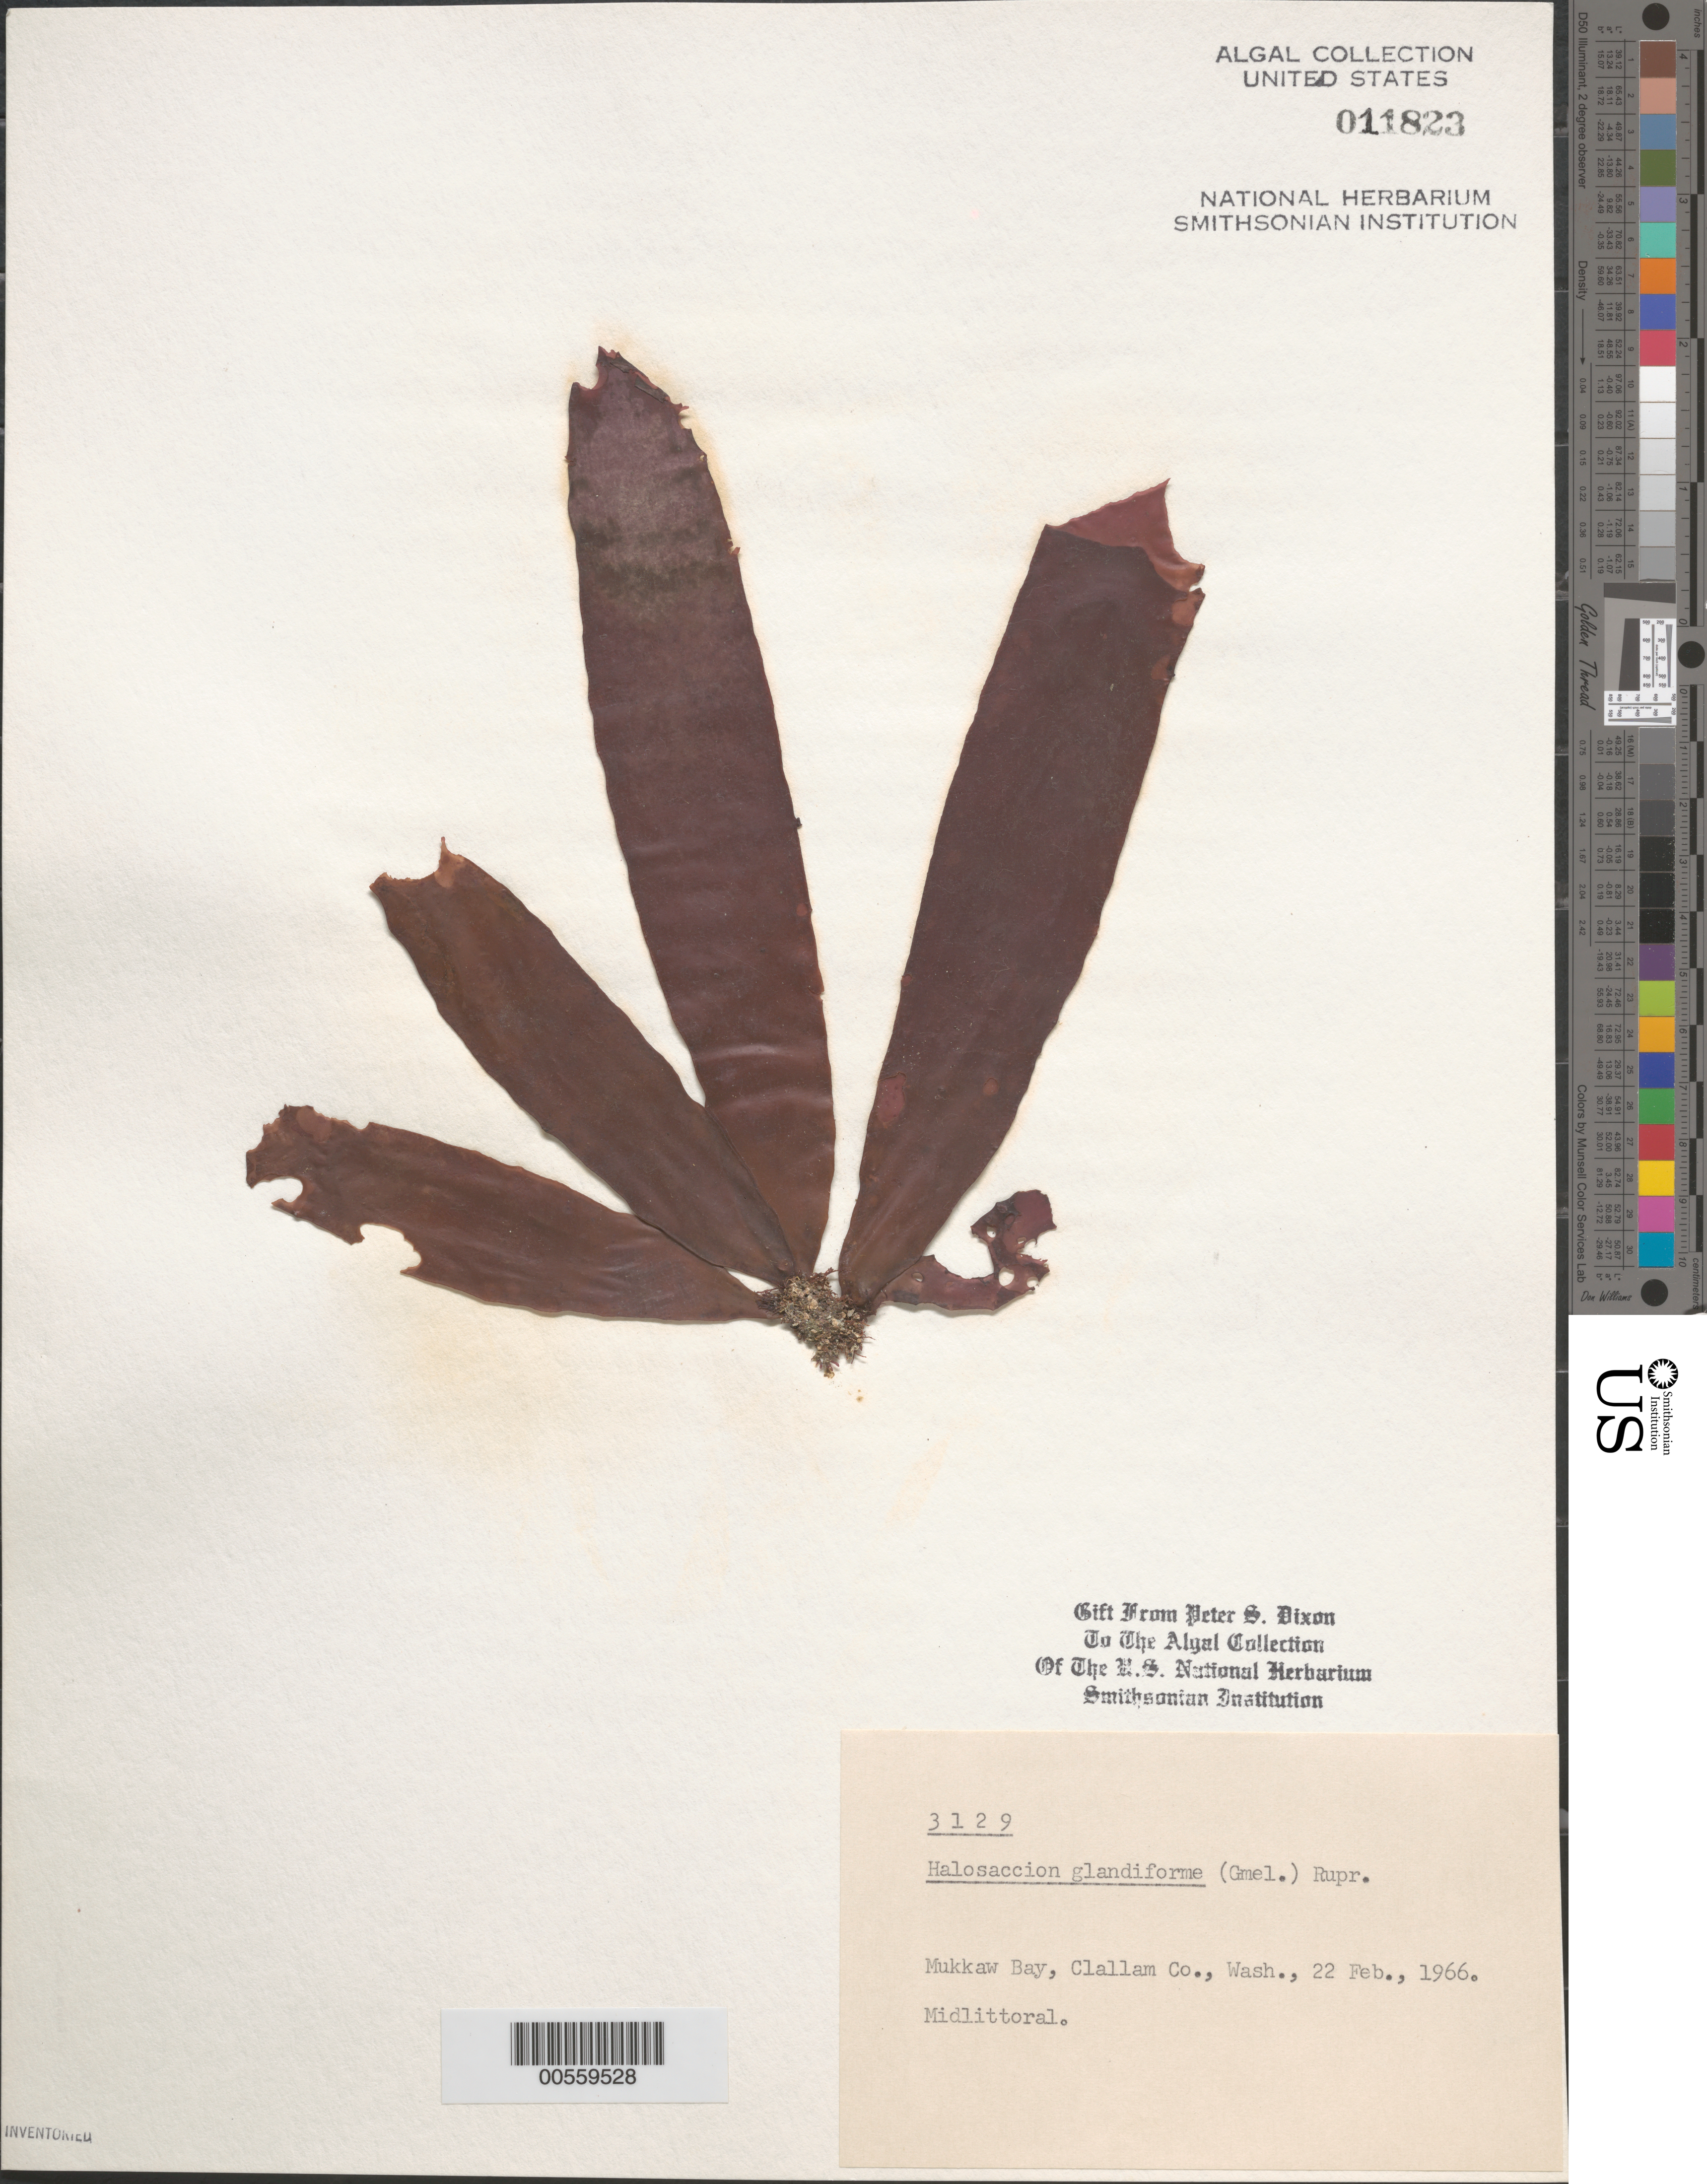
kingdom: Plantae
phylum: Rhodophyta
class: Florideophyceae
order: Palmariales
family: Palmariaceae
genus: Halosaccion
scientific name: Halosaccion glandiforme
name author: (S.G. Gmel.) Rupr.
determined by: Dixon, P. S.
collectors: P. S. Dixon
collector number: PSD 3129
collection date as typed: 22 Feb 1966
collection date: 1966-02-22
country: United States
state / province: Washington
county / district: Clallam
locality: Mukkaw Bay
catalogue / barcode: US 11823